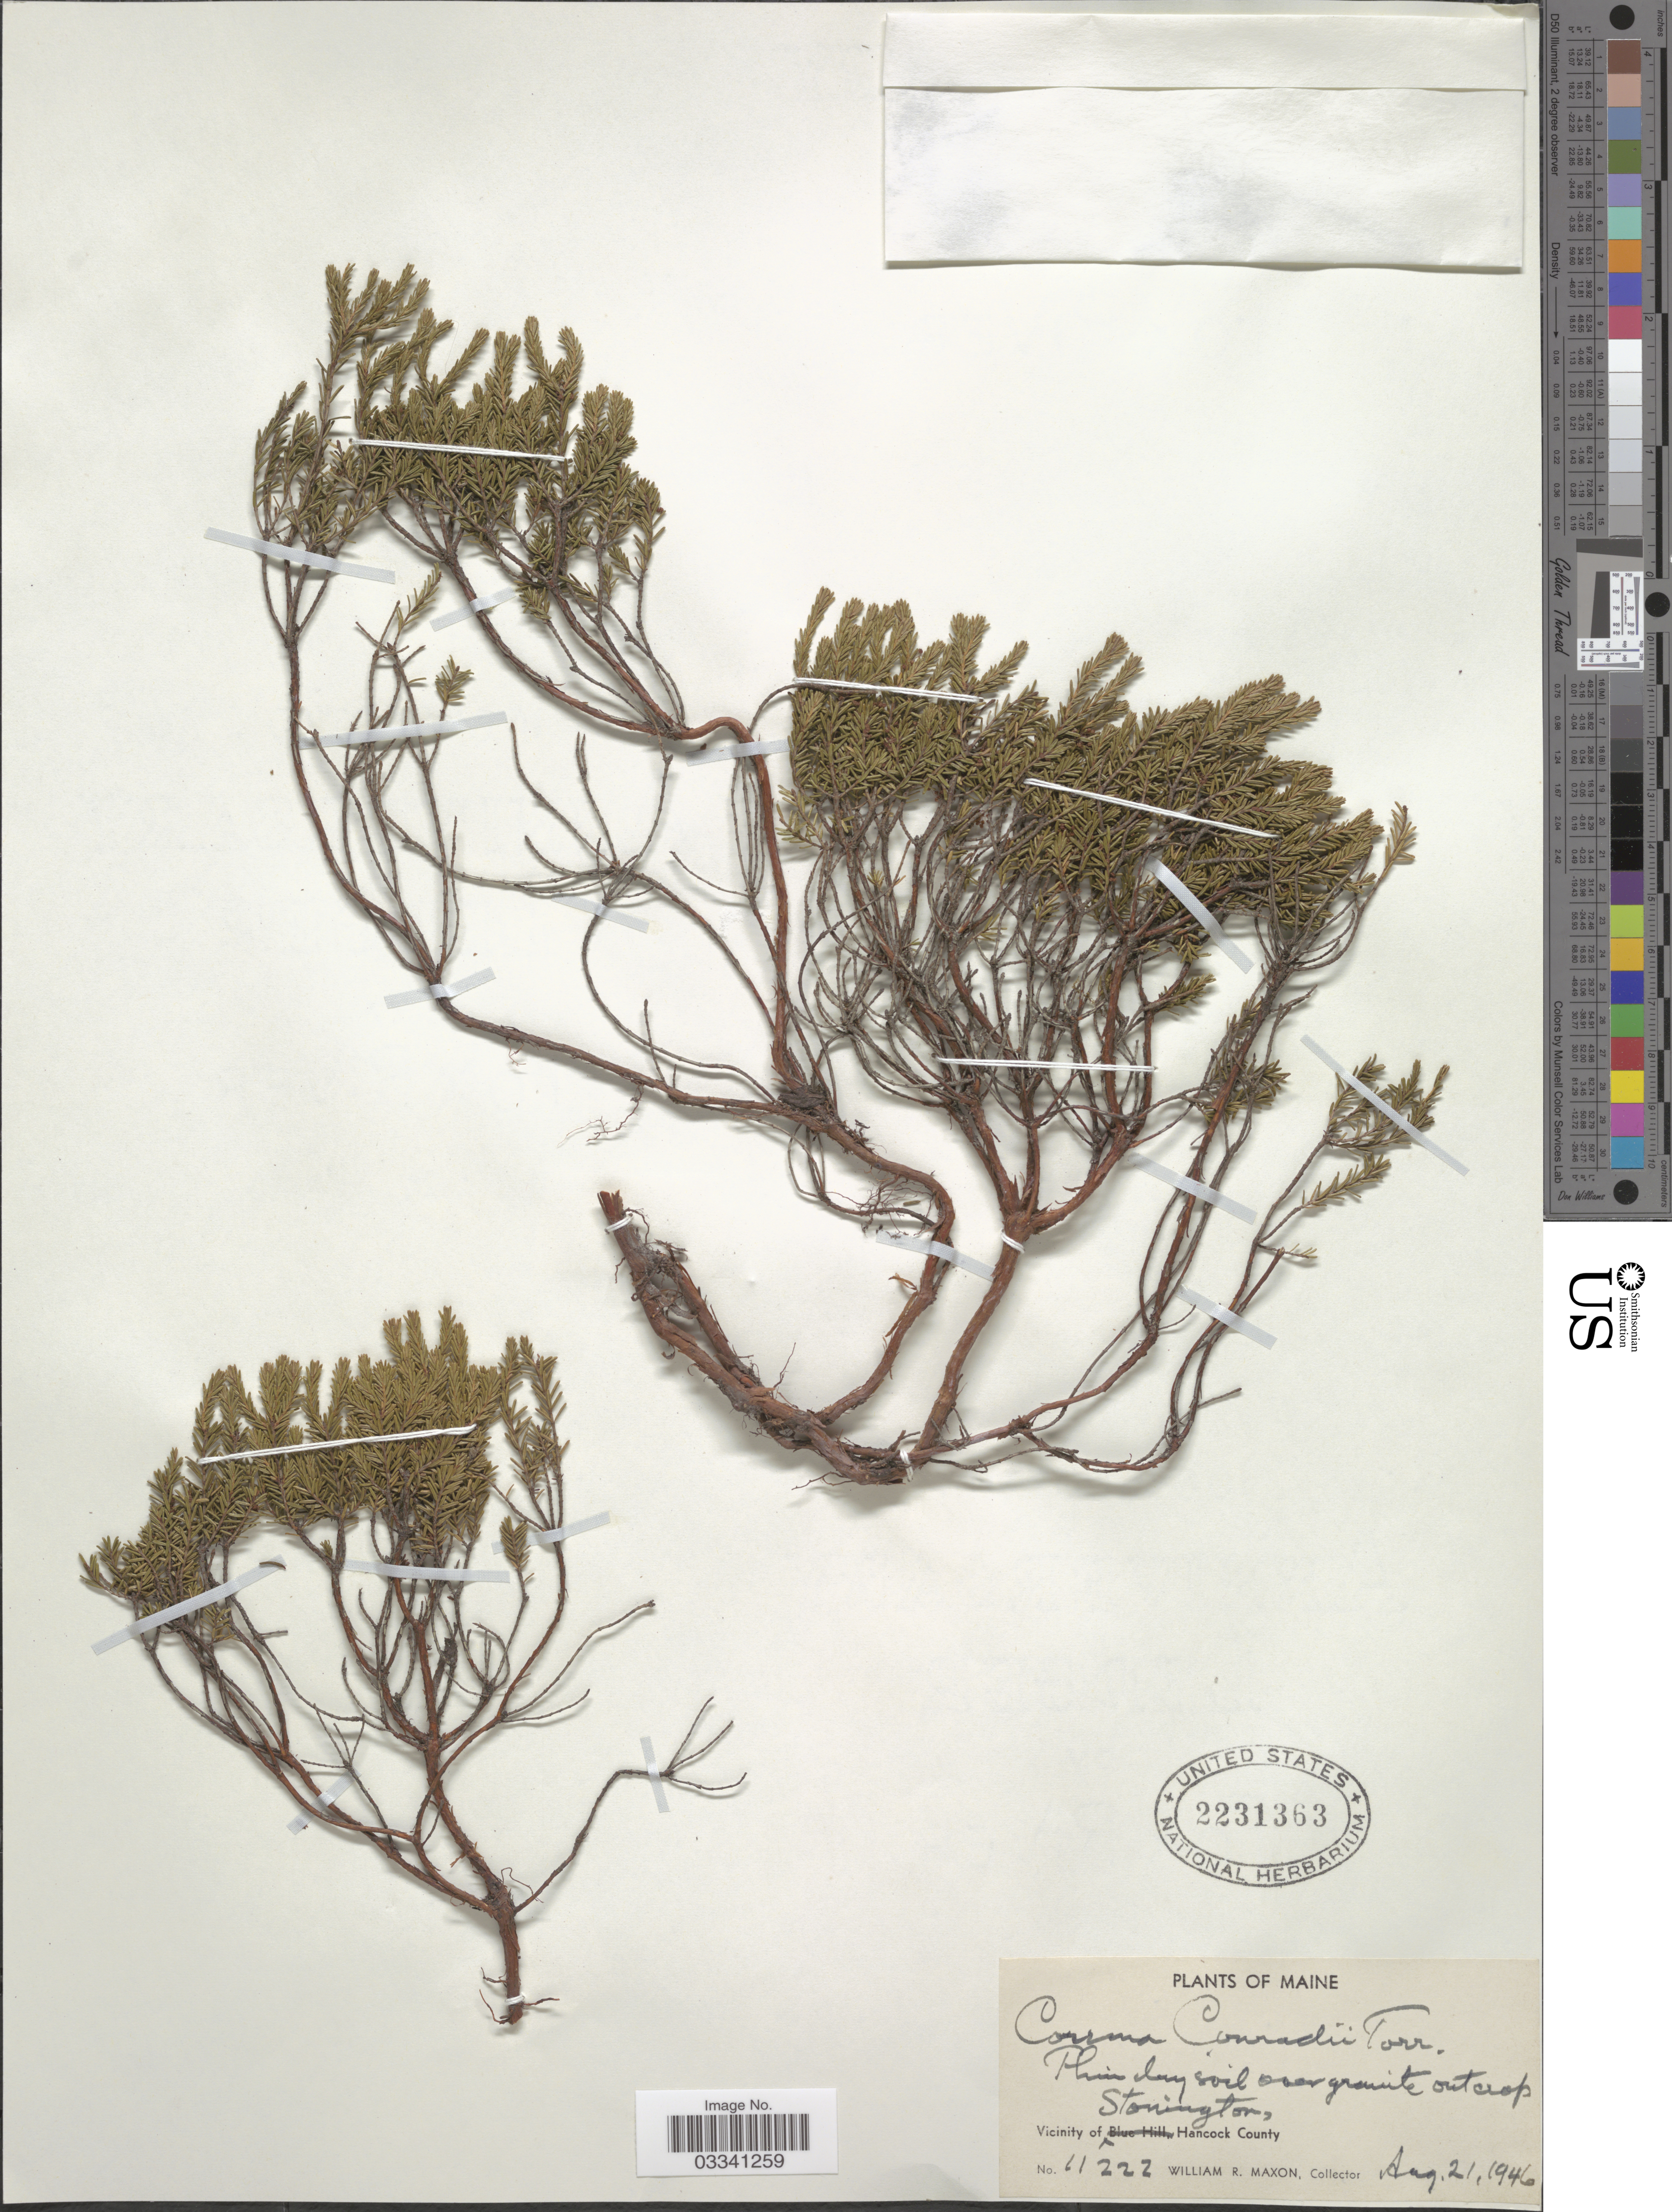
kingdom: Plantae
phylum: Tracheophyta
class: Magnoliopsida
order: Ericales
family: Ericaceae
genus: Corema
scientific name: Corema conradii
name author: Torr.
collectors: W. R. Maxon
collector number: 11222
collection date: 1946-08-21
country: United States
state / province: Maine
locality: Vicinity of Stonington, Hancock County.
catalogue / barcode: US 2231363